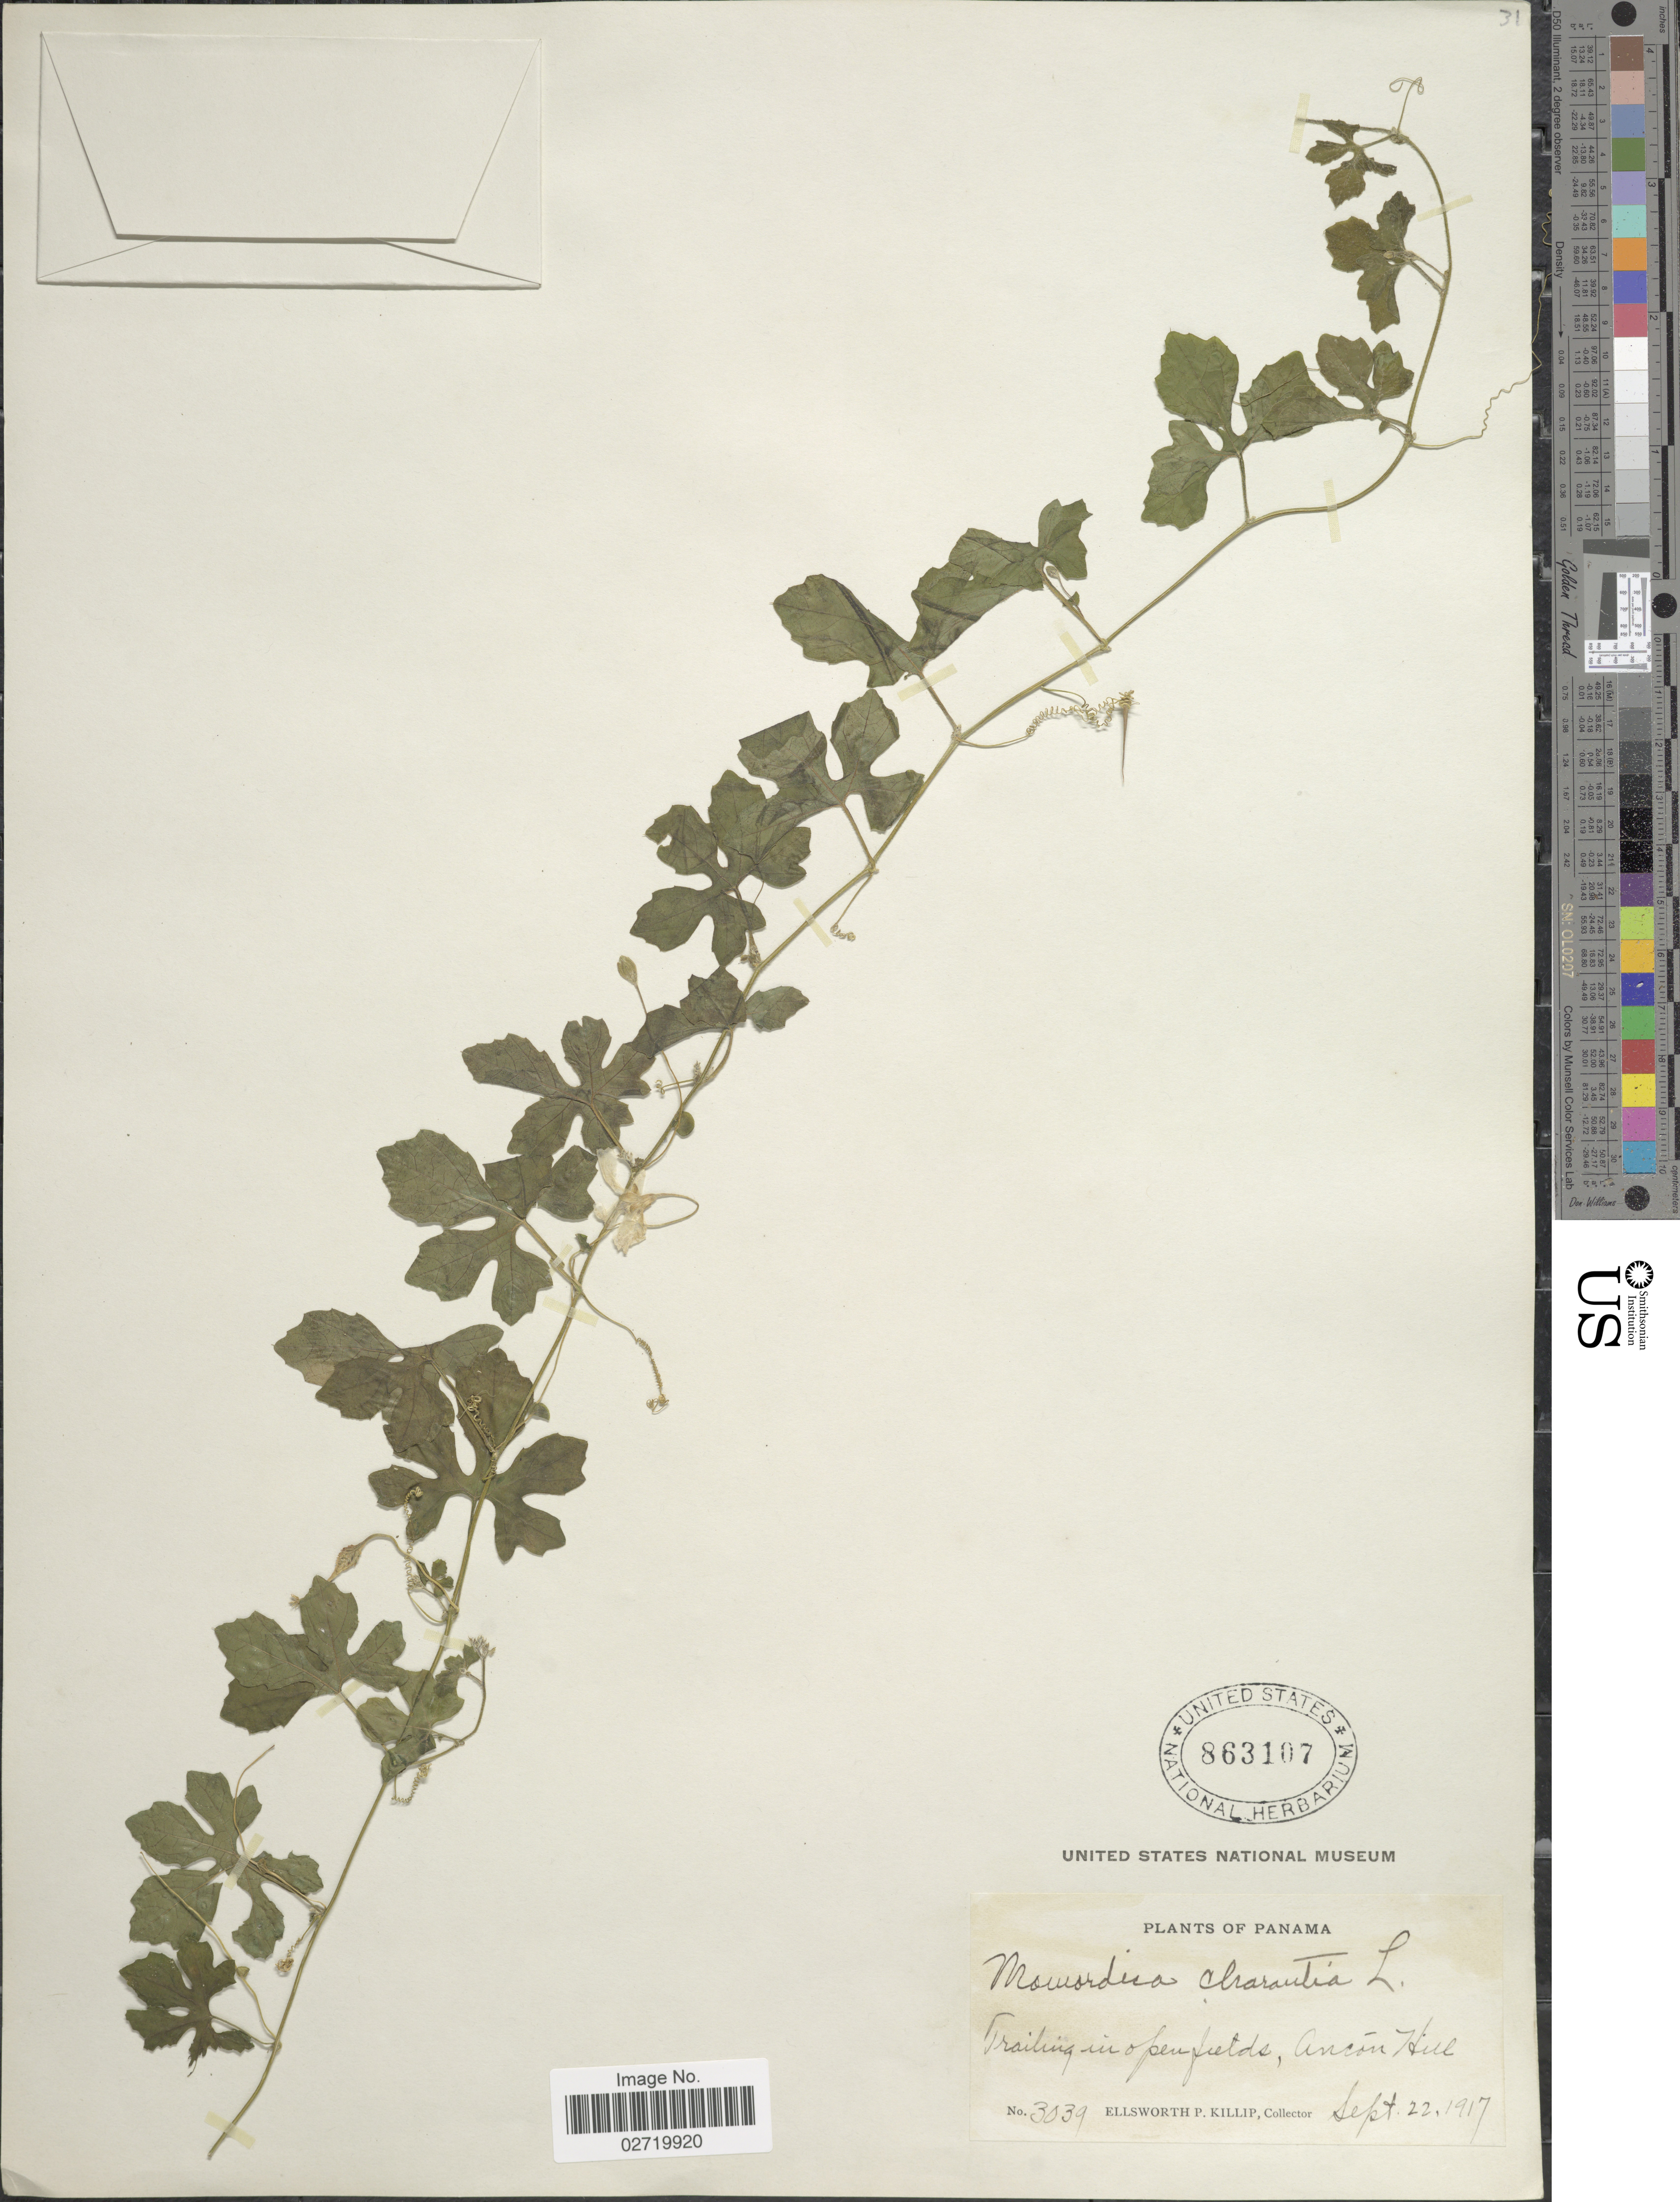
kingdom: Plantae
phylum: Tracheophyta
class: Magnoliopsida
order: Cucurbitales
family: Cucurbitaceae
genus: Momordica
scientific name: Momordica charantia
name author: L.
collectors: E. P. Killip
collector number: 3039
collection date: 1917-09-22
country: Panama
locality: Ancon Hill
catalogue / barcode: US 863107